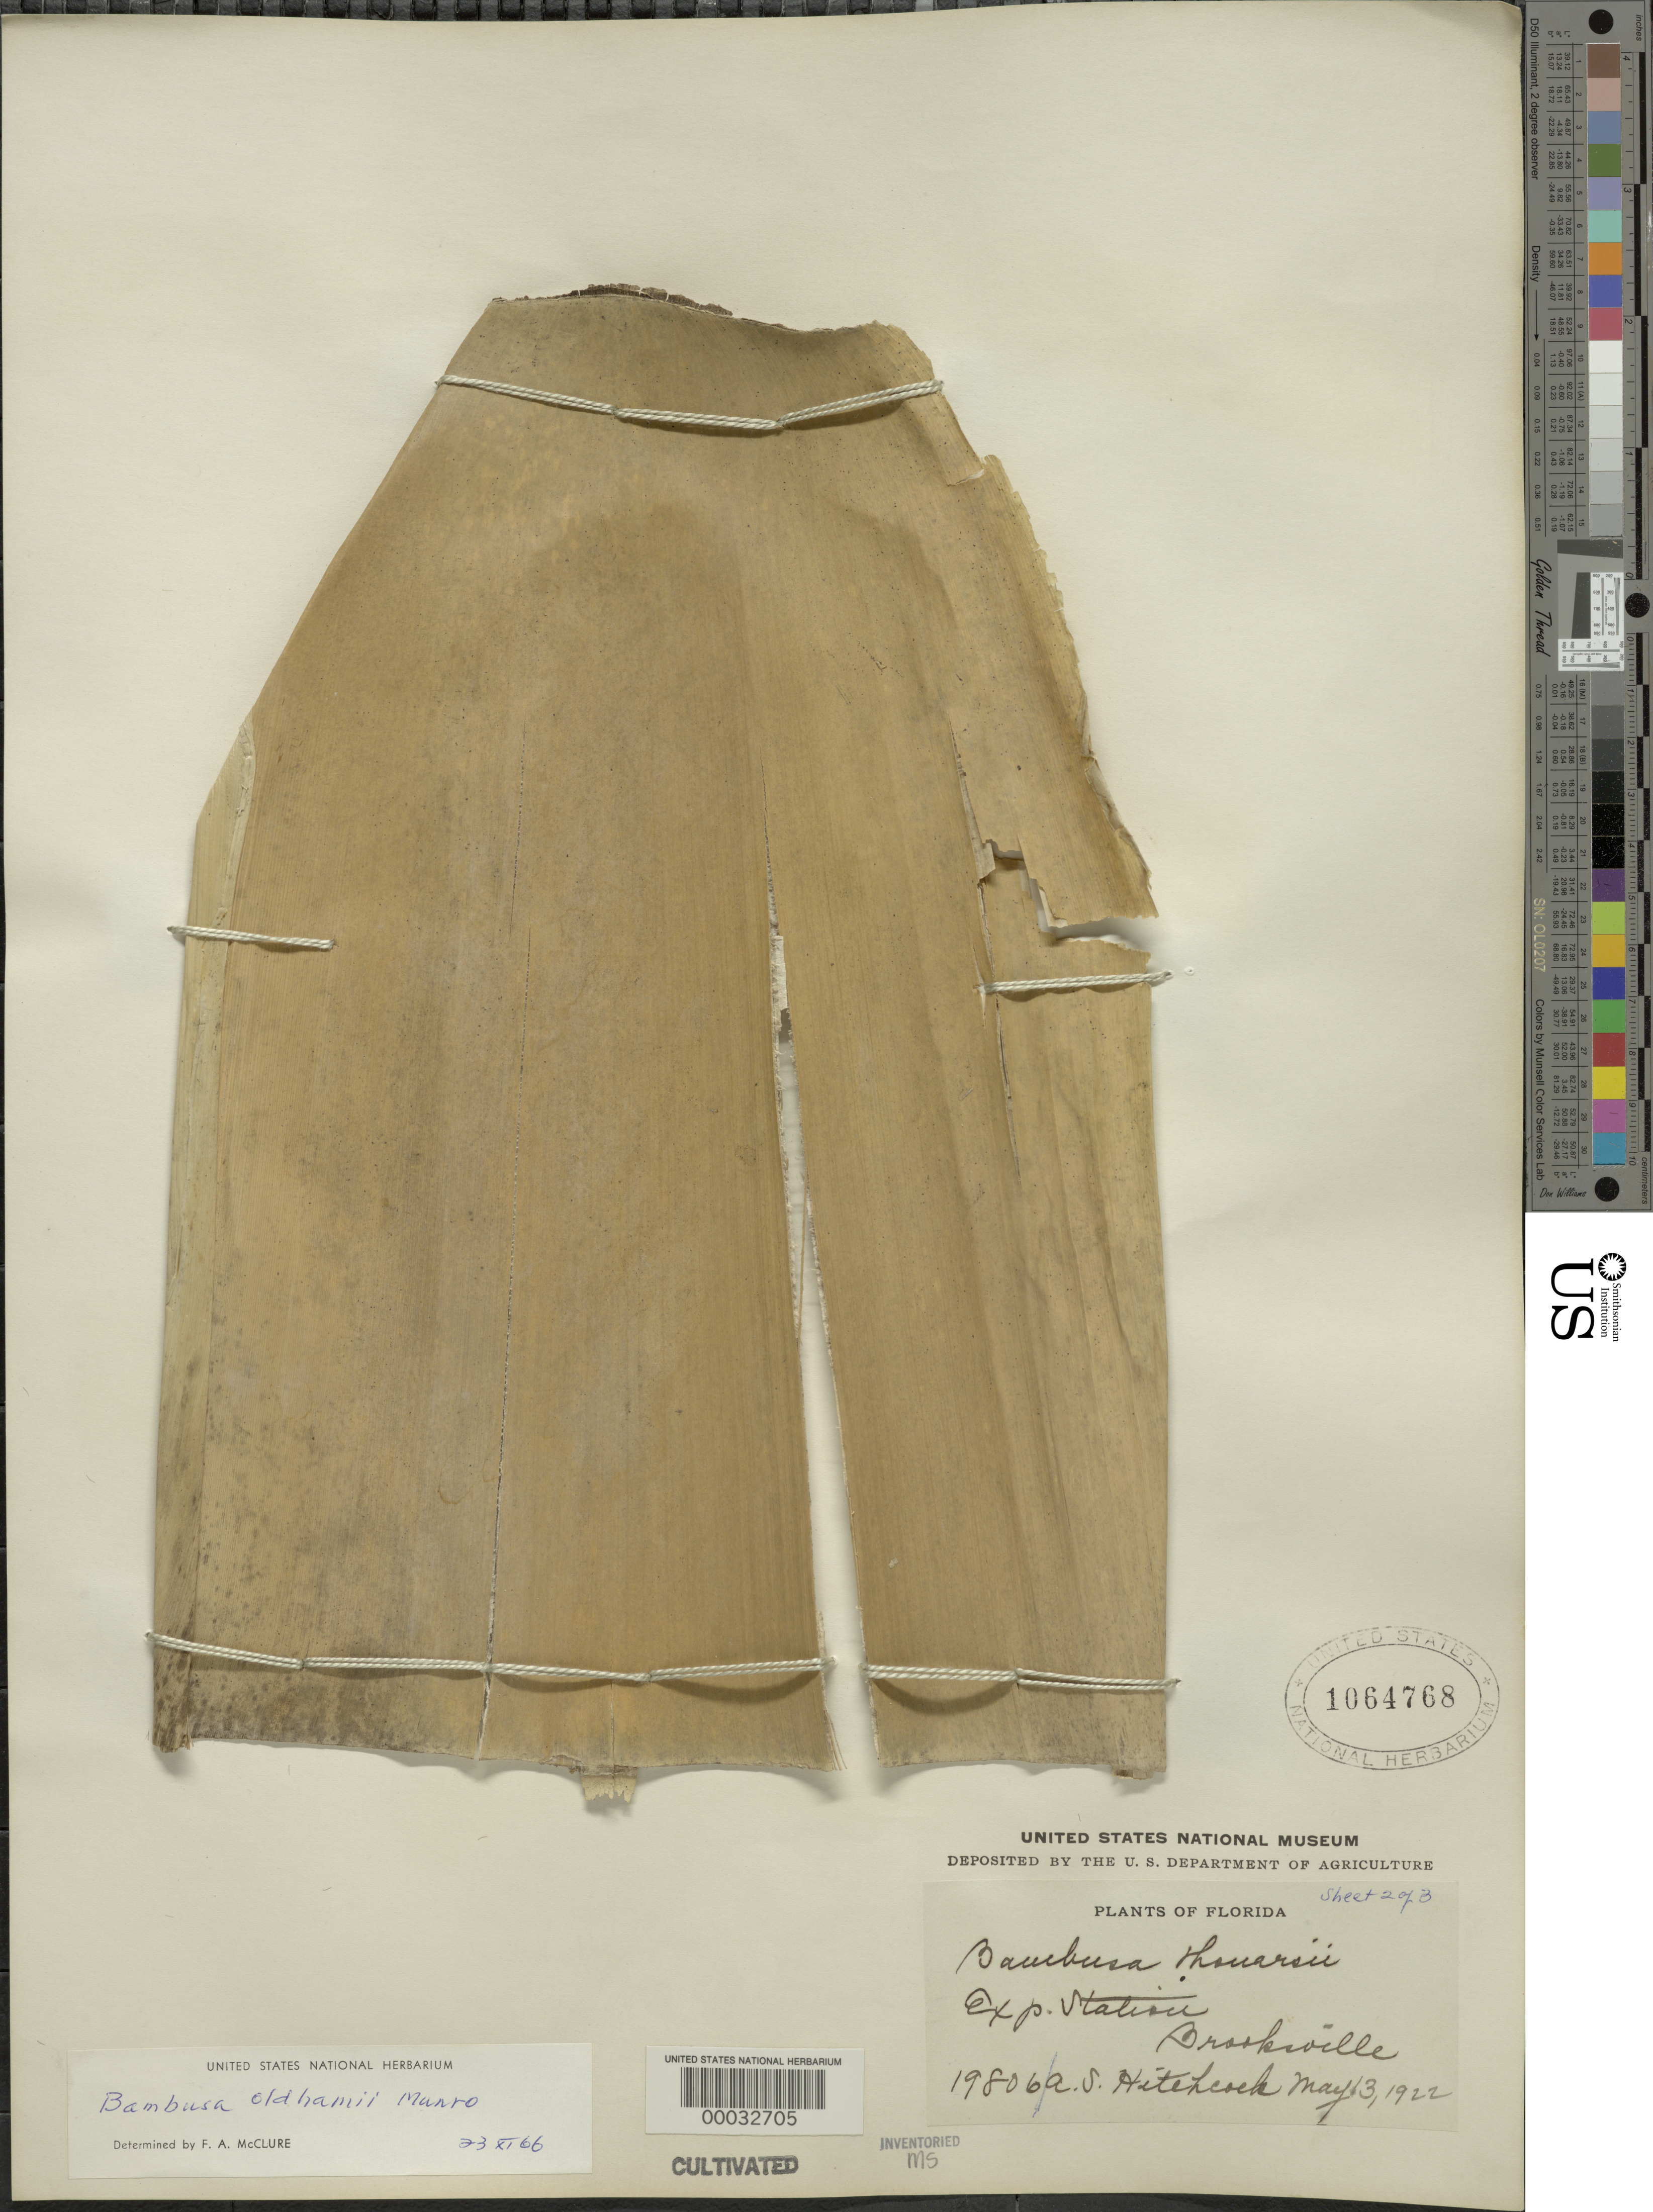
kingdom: Plantae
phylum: Tracheophyta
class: Liliopsida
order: Poales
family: Poaceae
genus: Bambusa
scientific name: Bambusa oldhamii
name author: Munro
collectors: A. S. Hitchcock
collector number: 19806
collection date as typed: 12 May 1922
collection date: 1922-05-12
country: United States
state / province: Florida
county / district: Hernando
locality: Plant introduction station-brooksville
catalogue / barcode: US 1064768